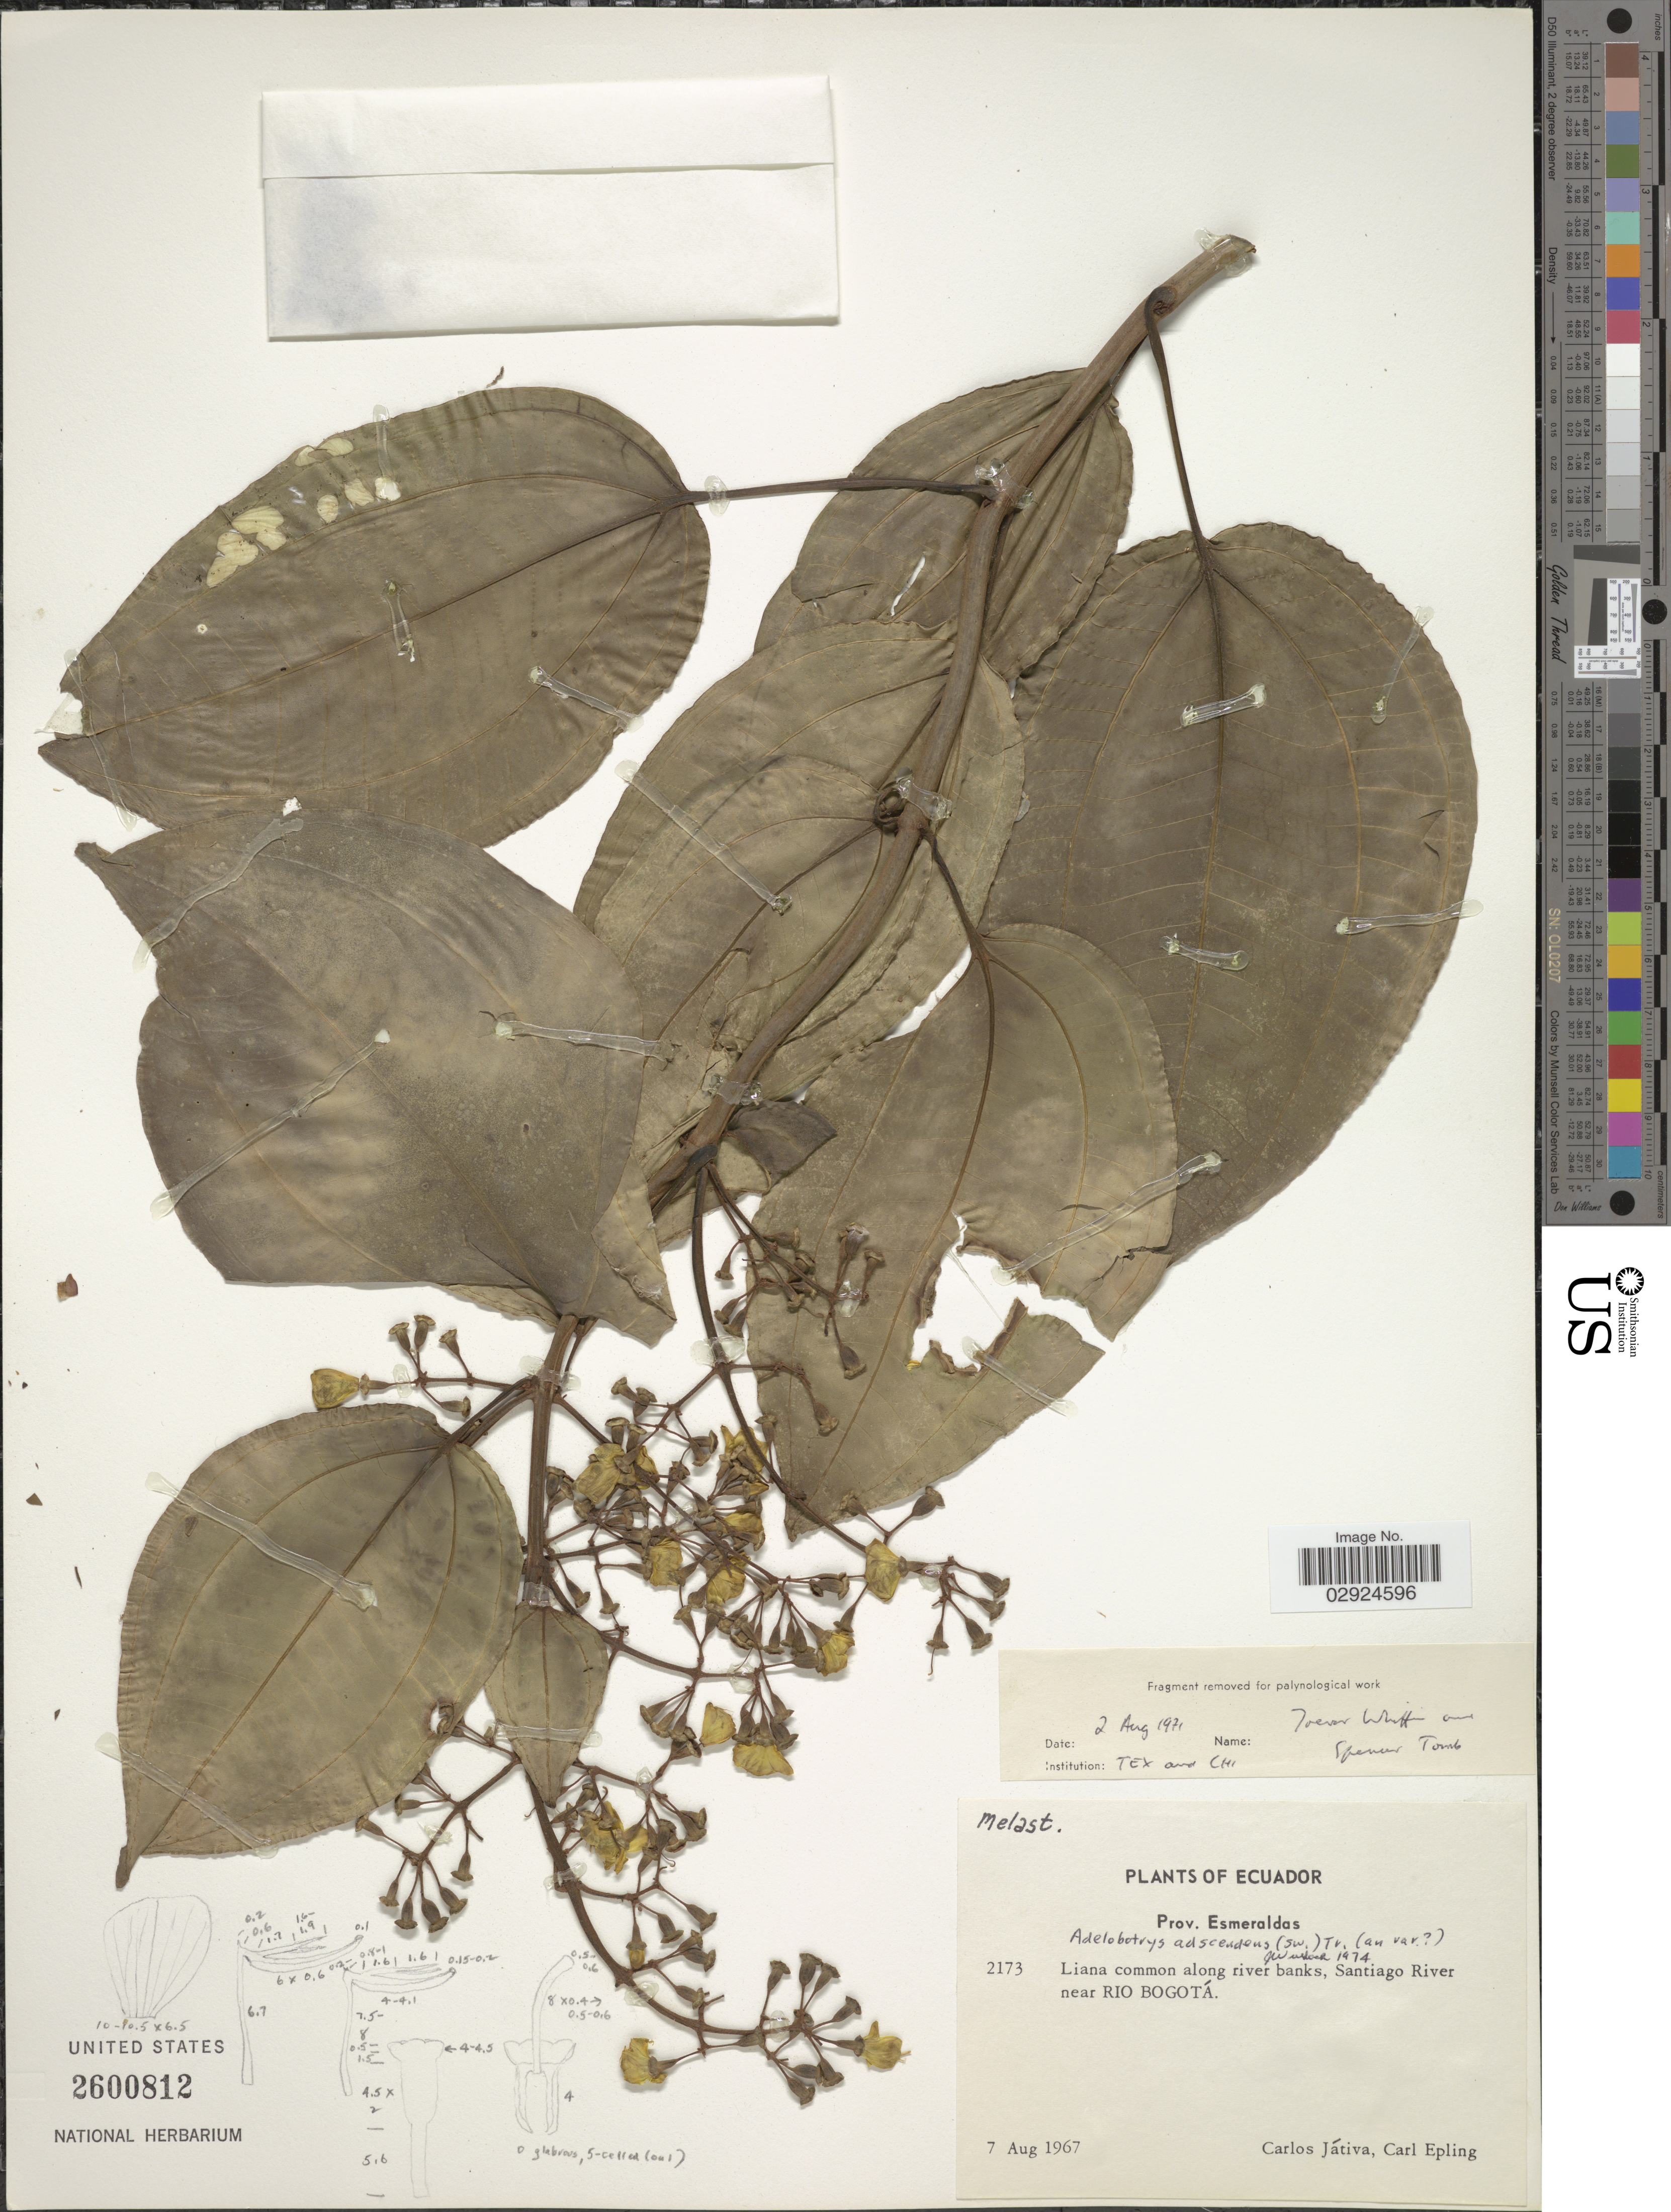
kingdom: Plantae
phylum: Tracheophyta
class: Magnoliopsida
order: Myrtales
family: Melastomataceae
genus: Adelobotrys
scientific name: Adelobotrys adscendens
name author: (Sw.) Triana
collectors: C. D. Játiva & C. C. Epling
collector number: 2173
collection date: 1967-08-07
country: Ecuador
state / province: Esmeraldas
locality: Prov. Esmeraldas. Liana common along river banks, Santiago River near Rio Bogotá.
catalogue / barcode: US 2600812